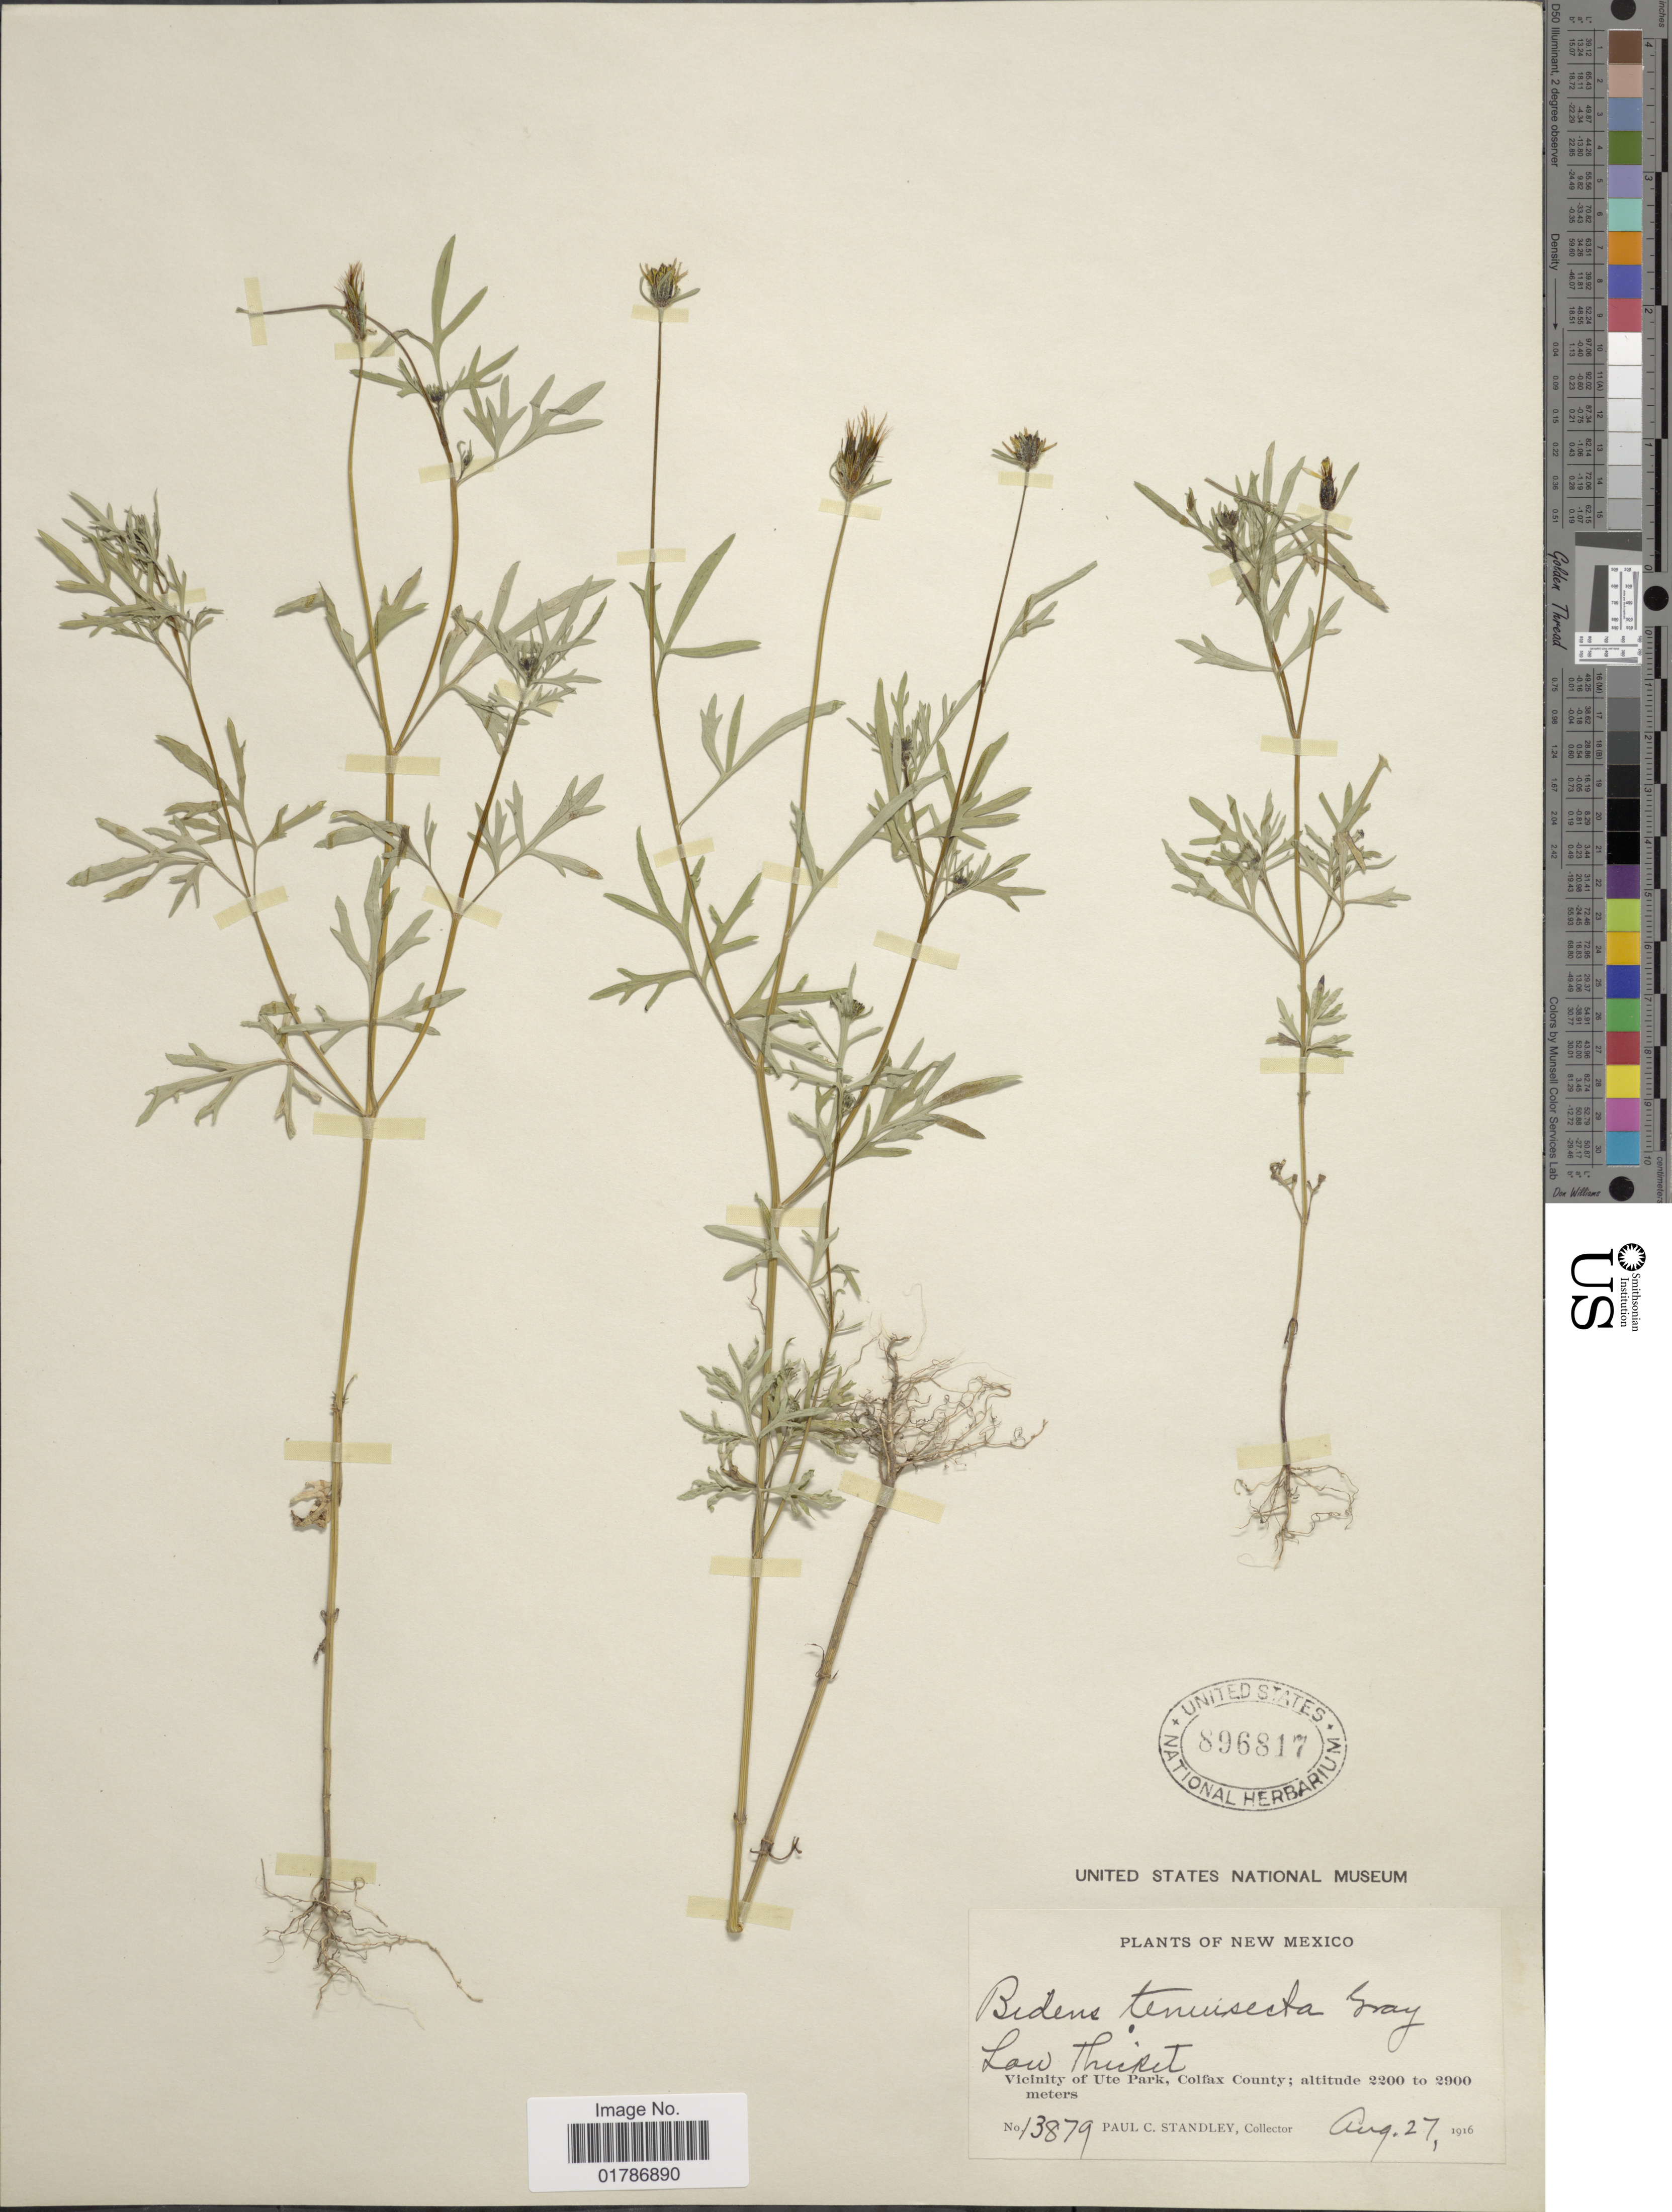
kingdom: Plantae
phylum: Tracheophyta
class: Magnoliopsida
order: Asterales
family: Asteraceae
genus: Bidens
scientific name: Bidens tenuisecta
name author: A. Gray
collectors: P. C. Standley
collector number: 13879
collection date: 1916-08-27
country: United States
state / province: New Mexico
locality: Vicinity of Ute park, Colfax County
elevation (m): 2200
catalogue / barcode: US 896817